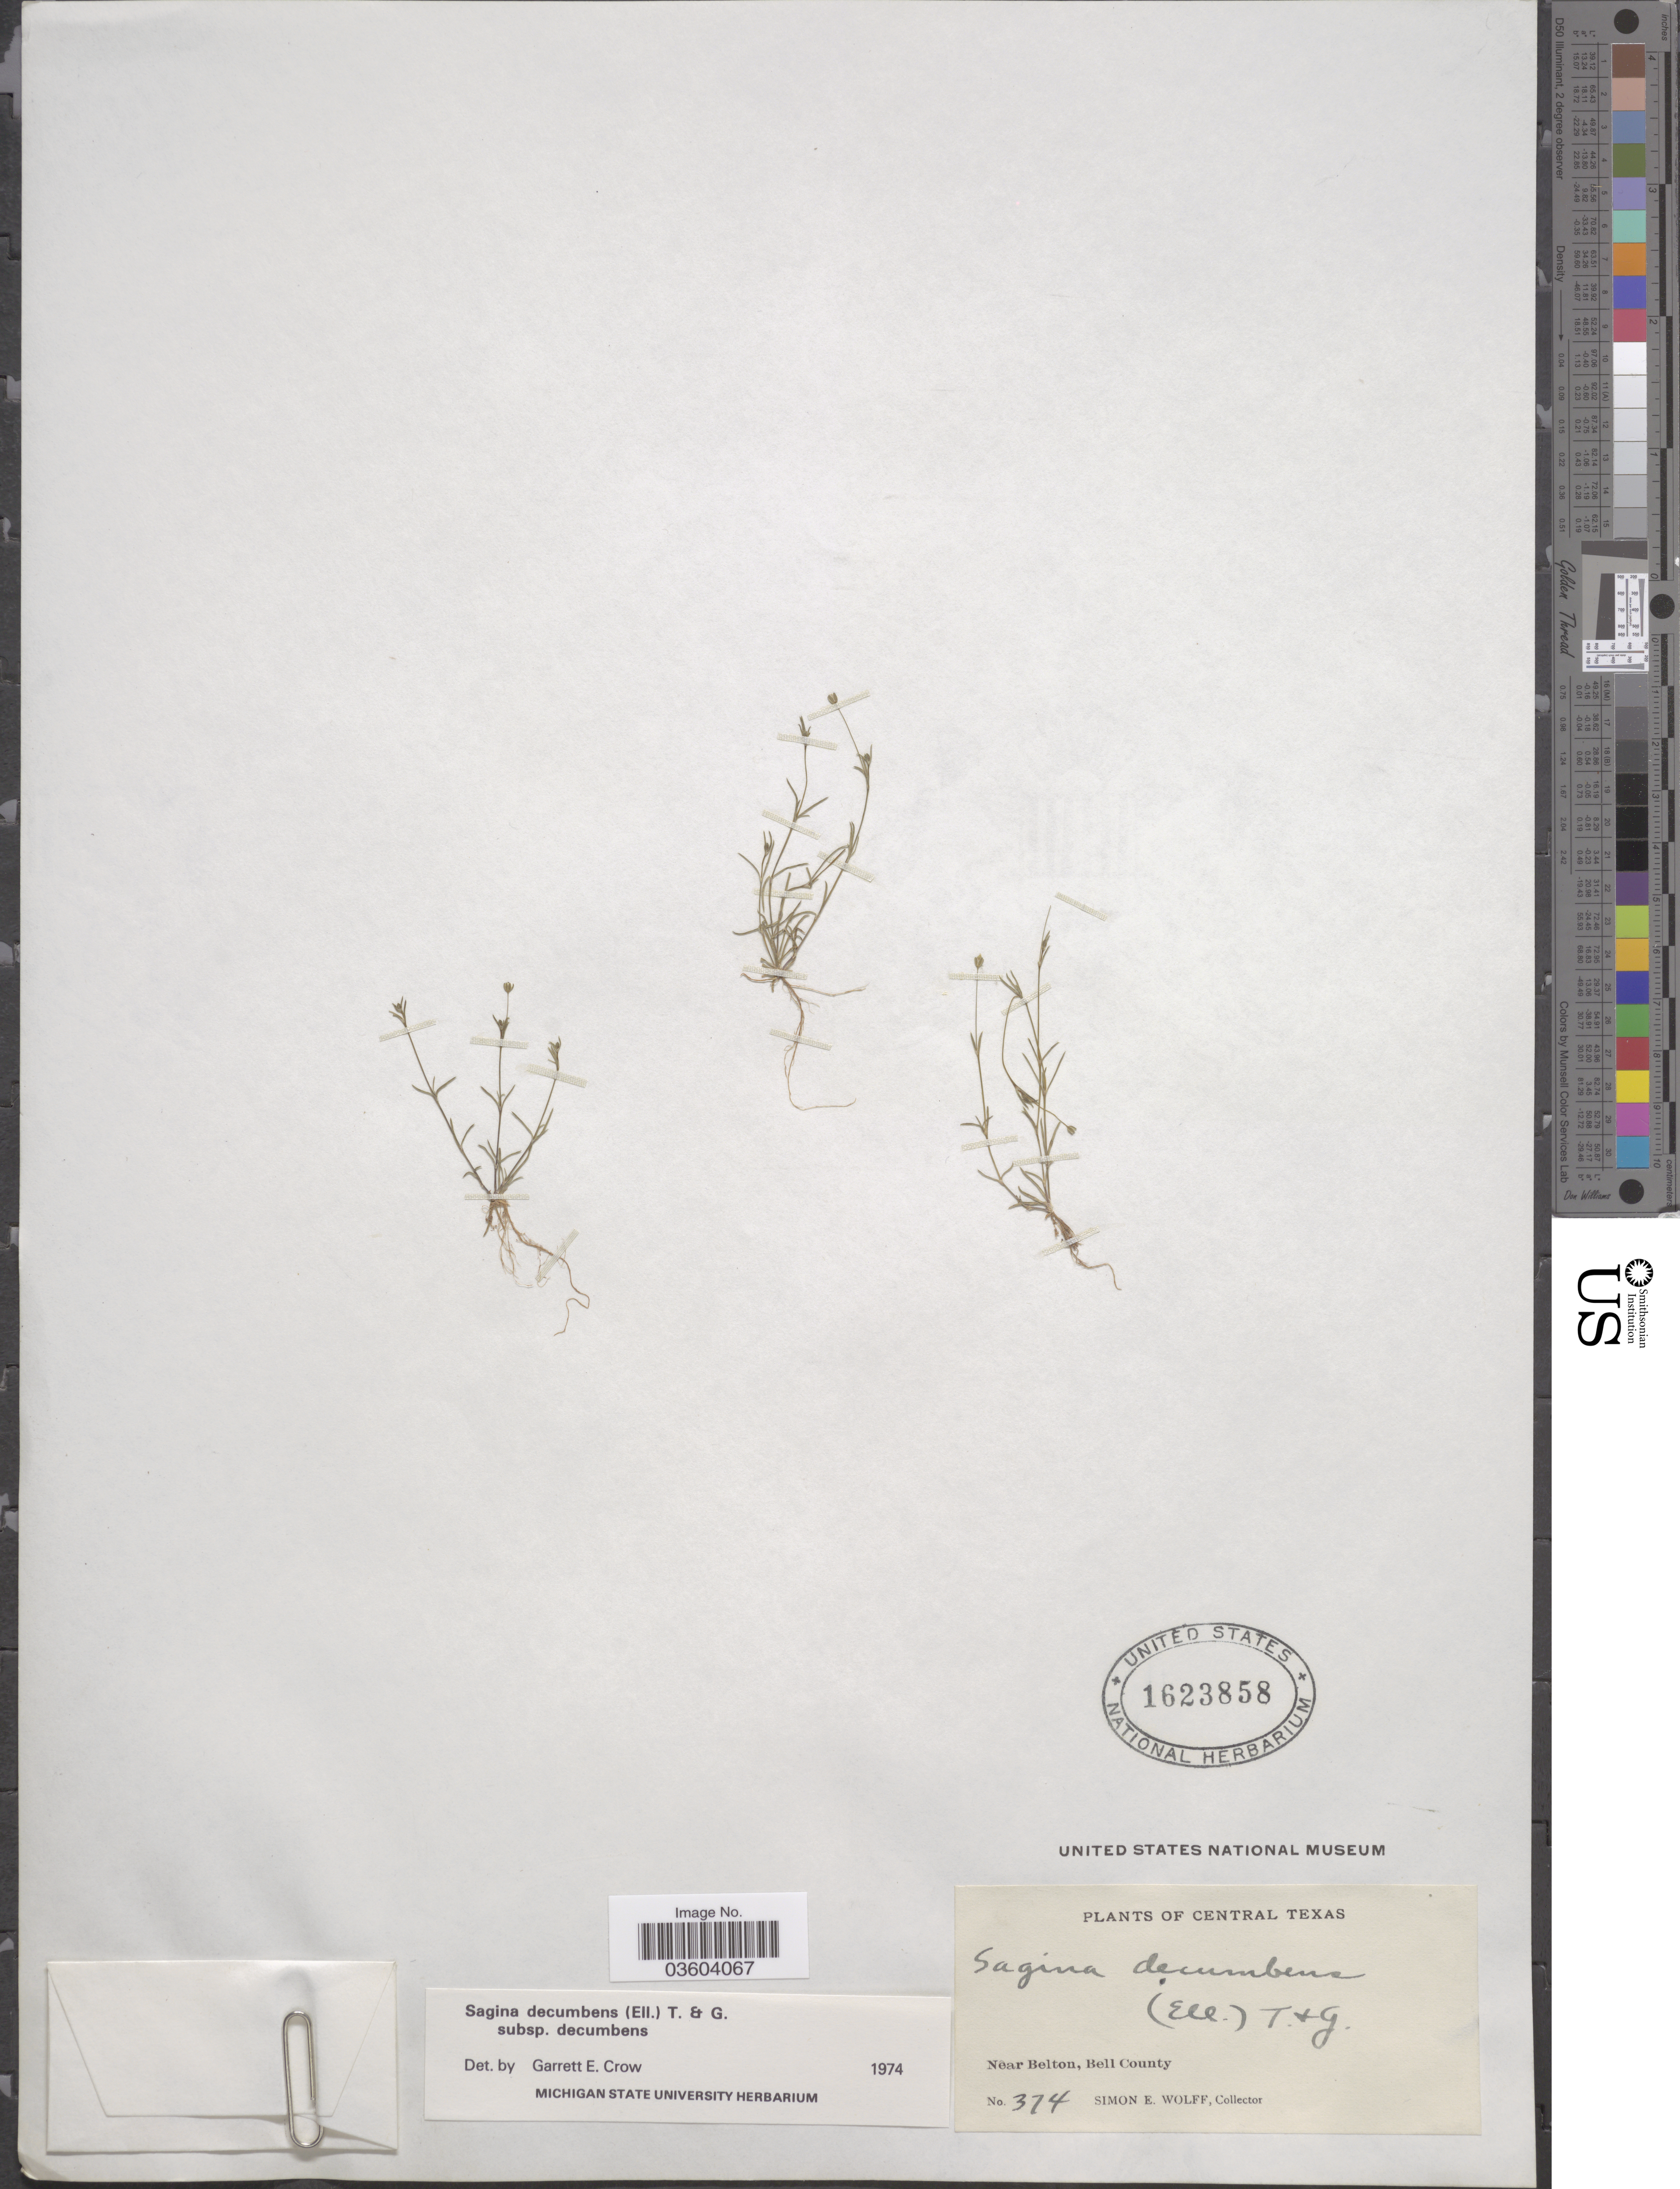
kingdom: Plantae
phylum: Tracheophyta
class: Magnoliopsida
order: Caryophyllales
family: Caryophyllaceae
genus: Sagina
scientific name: Sagina decumbens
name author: (Elliott) Torr. & A. Gray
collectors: S. E. Wolff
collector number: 374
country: United States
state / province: Texas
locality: Central Texas. Near Belton, Bell County.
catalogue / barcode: US 1623858